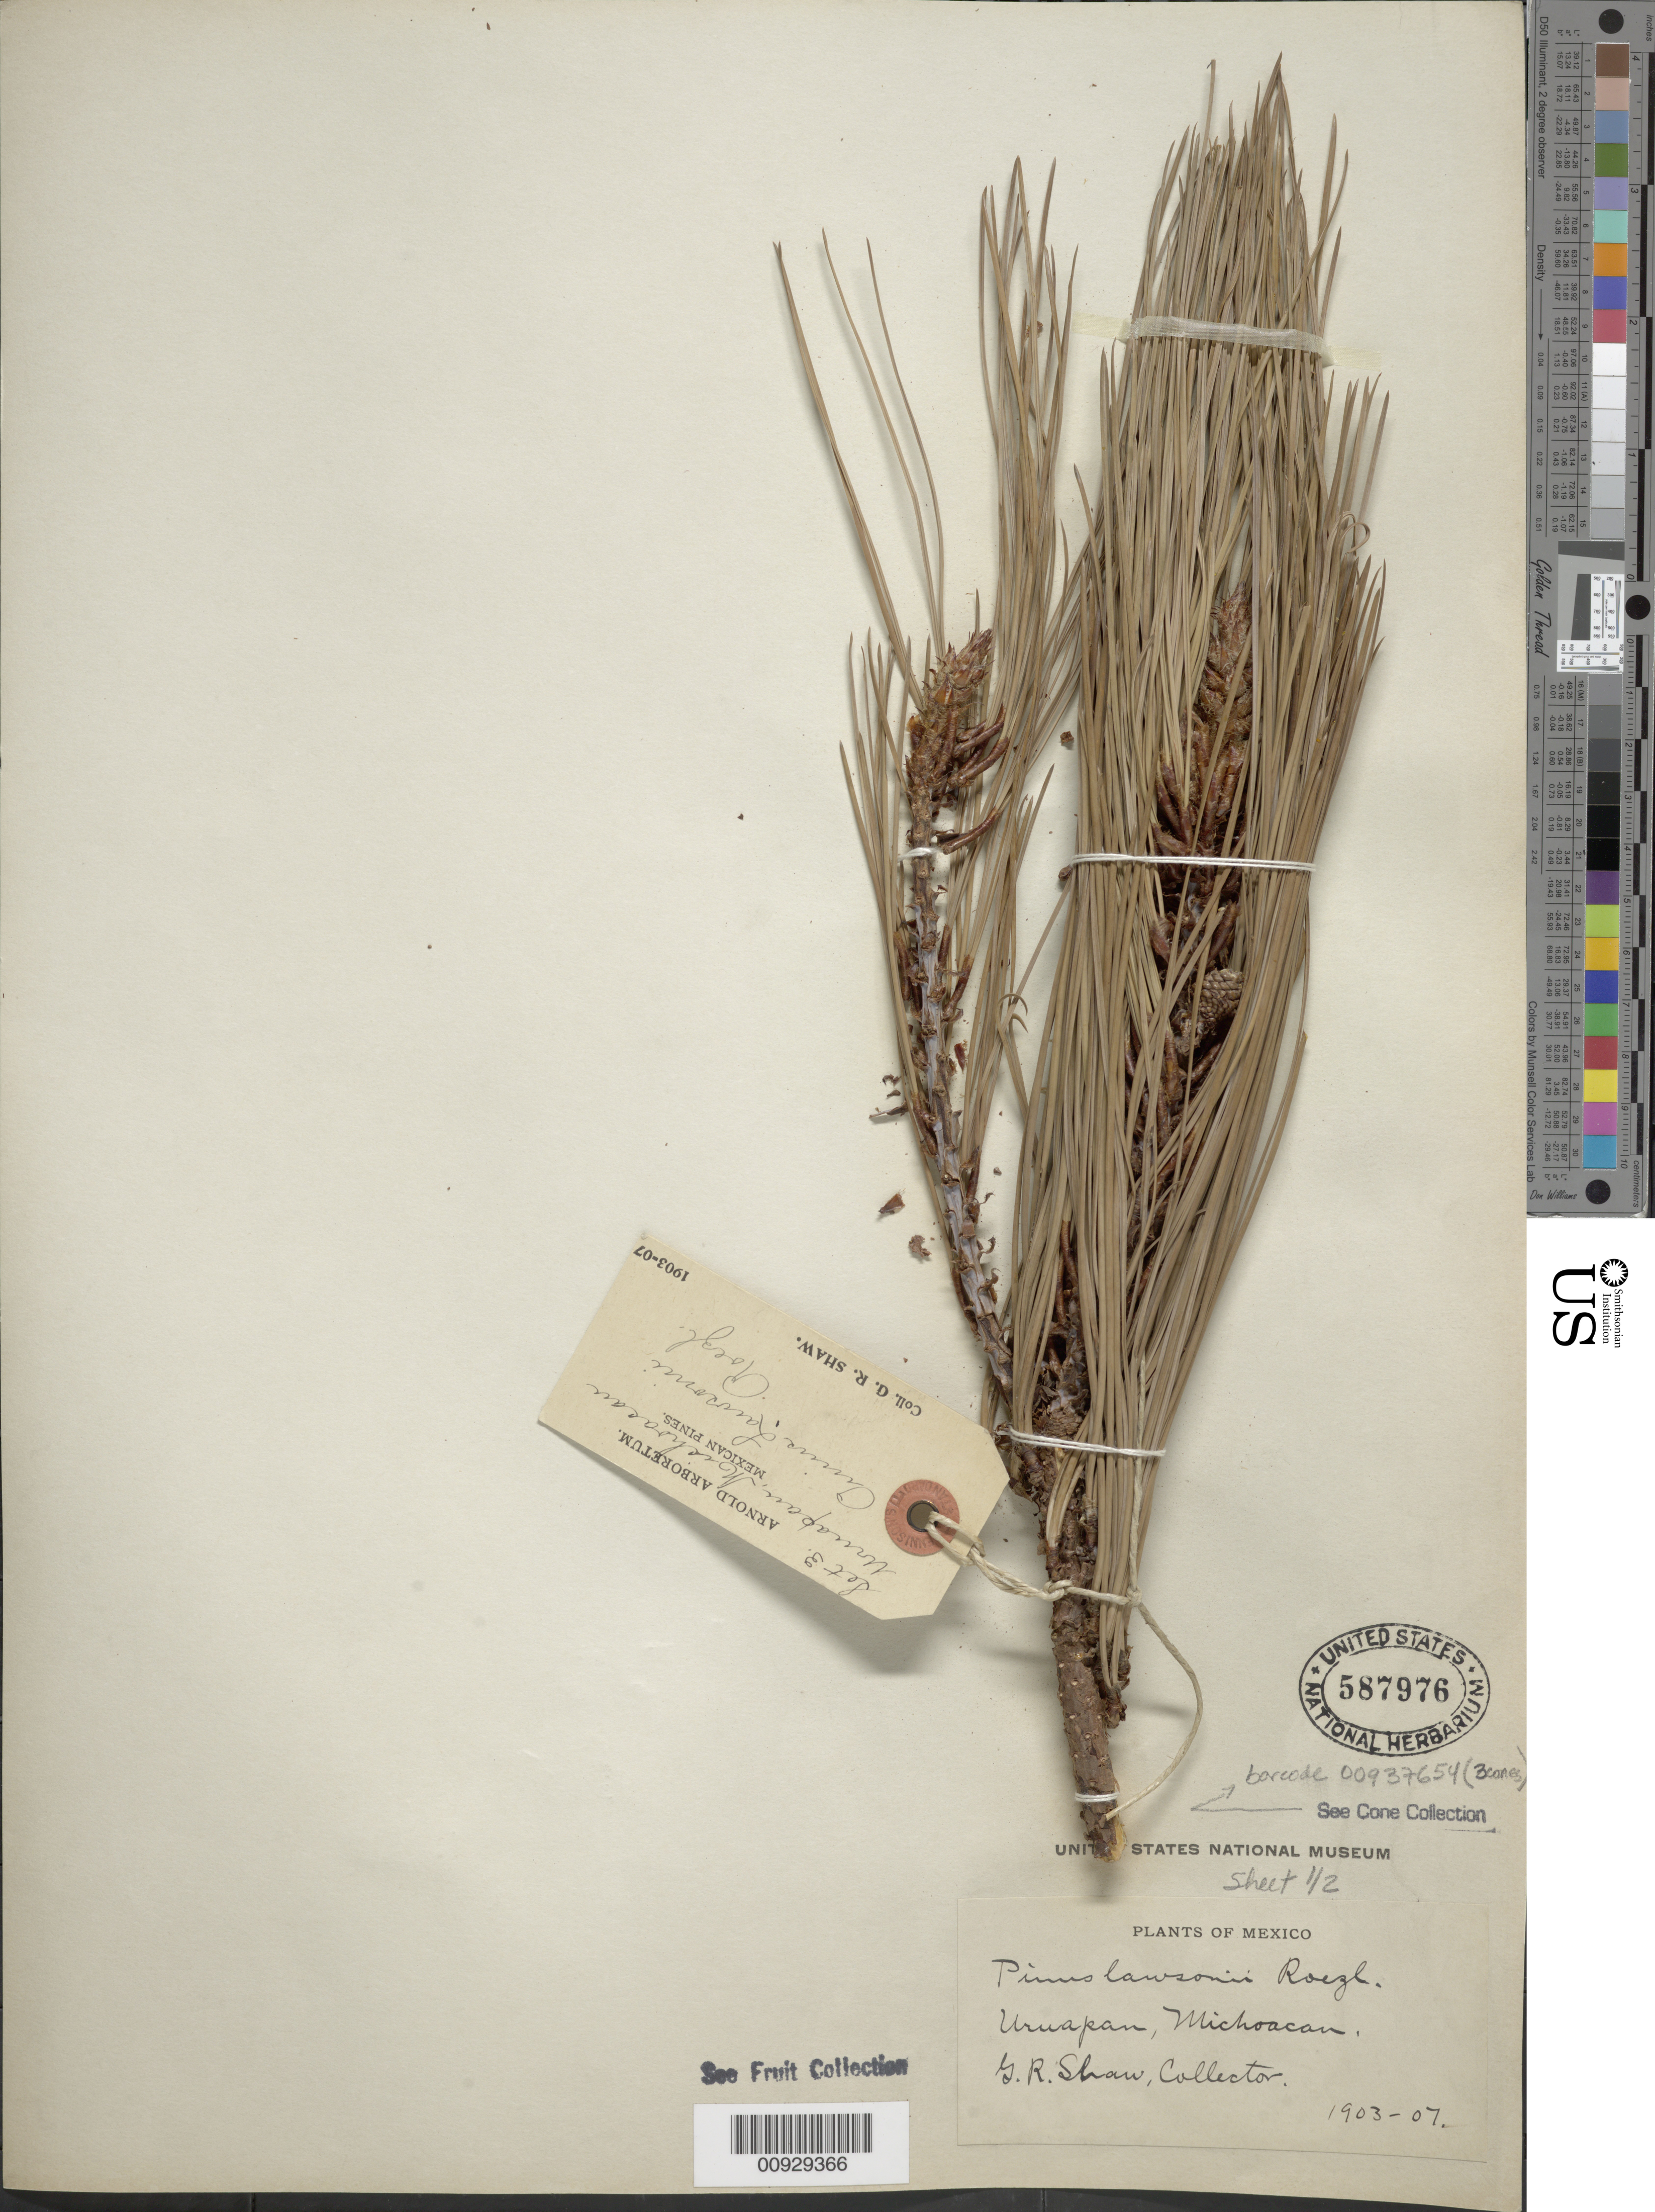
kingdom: Plantae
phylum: Tracheophyta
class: Pinopsida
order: Pinales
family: Pinaceae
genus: Pinus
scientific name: Pinus lawsonii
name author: Roezl ex Gordon & Glend.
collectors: G. R. Shaw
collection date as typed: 1903 to -- --- 1907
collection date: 1903/1907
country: Mexico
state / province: Michoacán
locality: Uruapan.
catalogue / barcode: US 587976